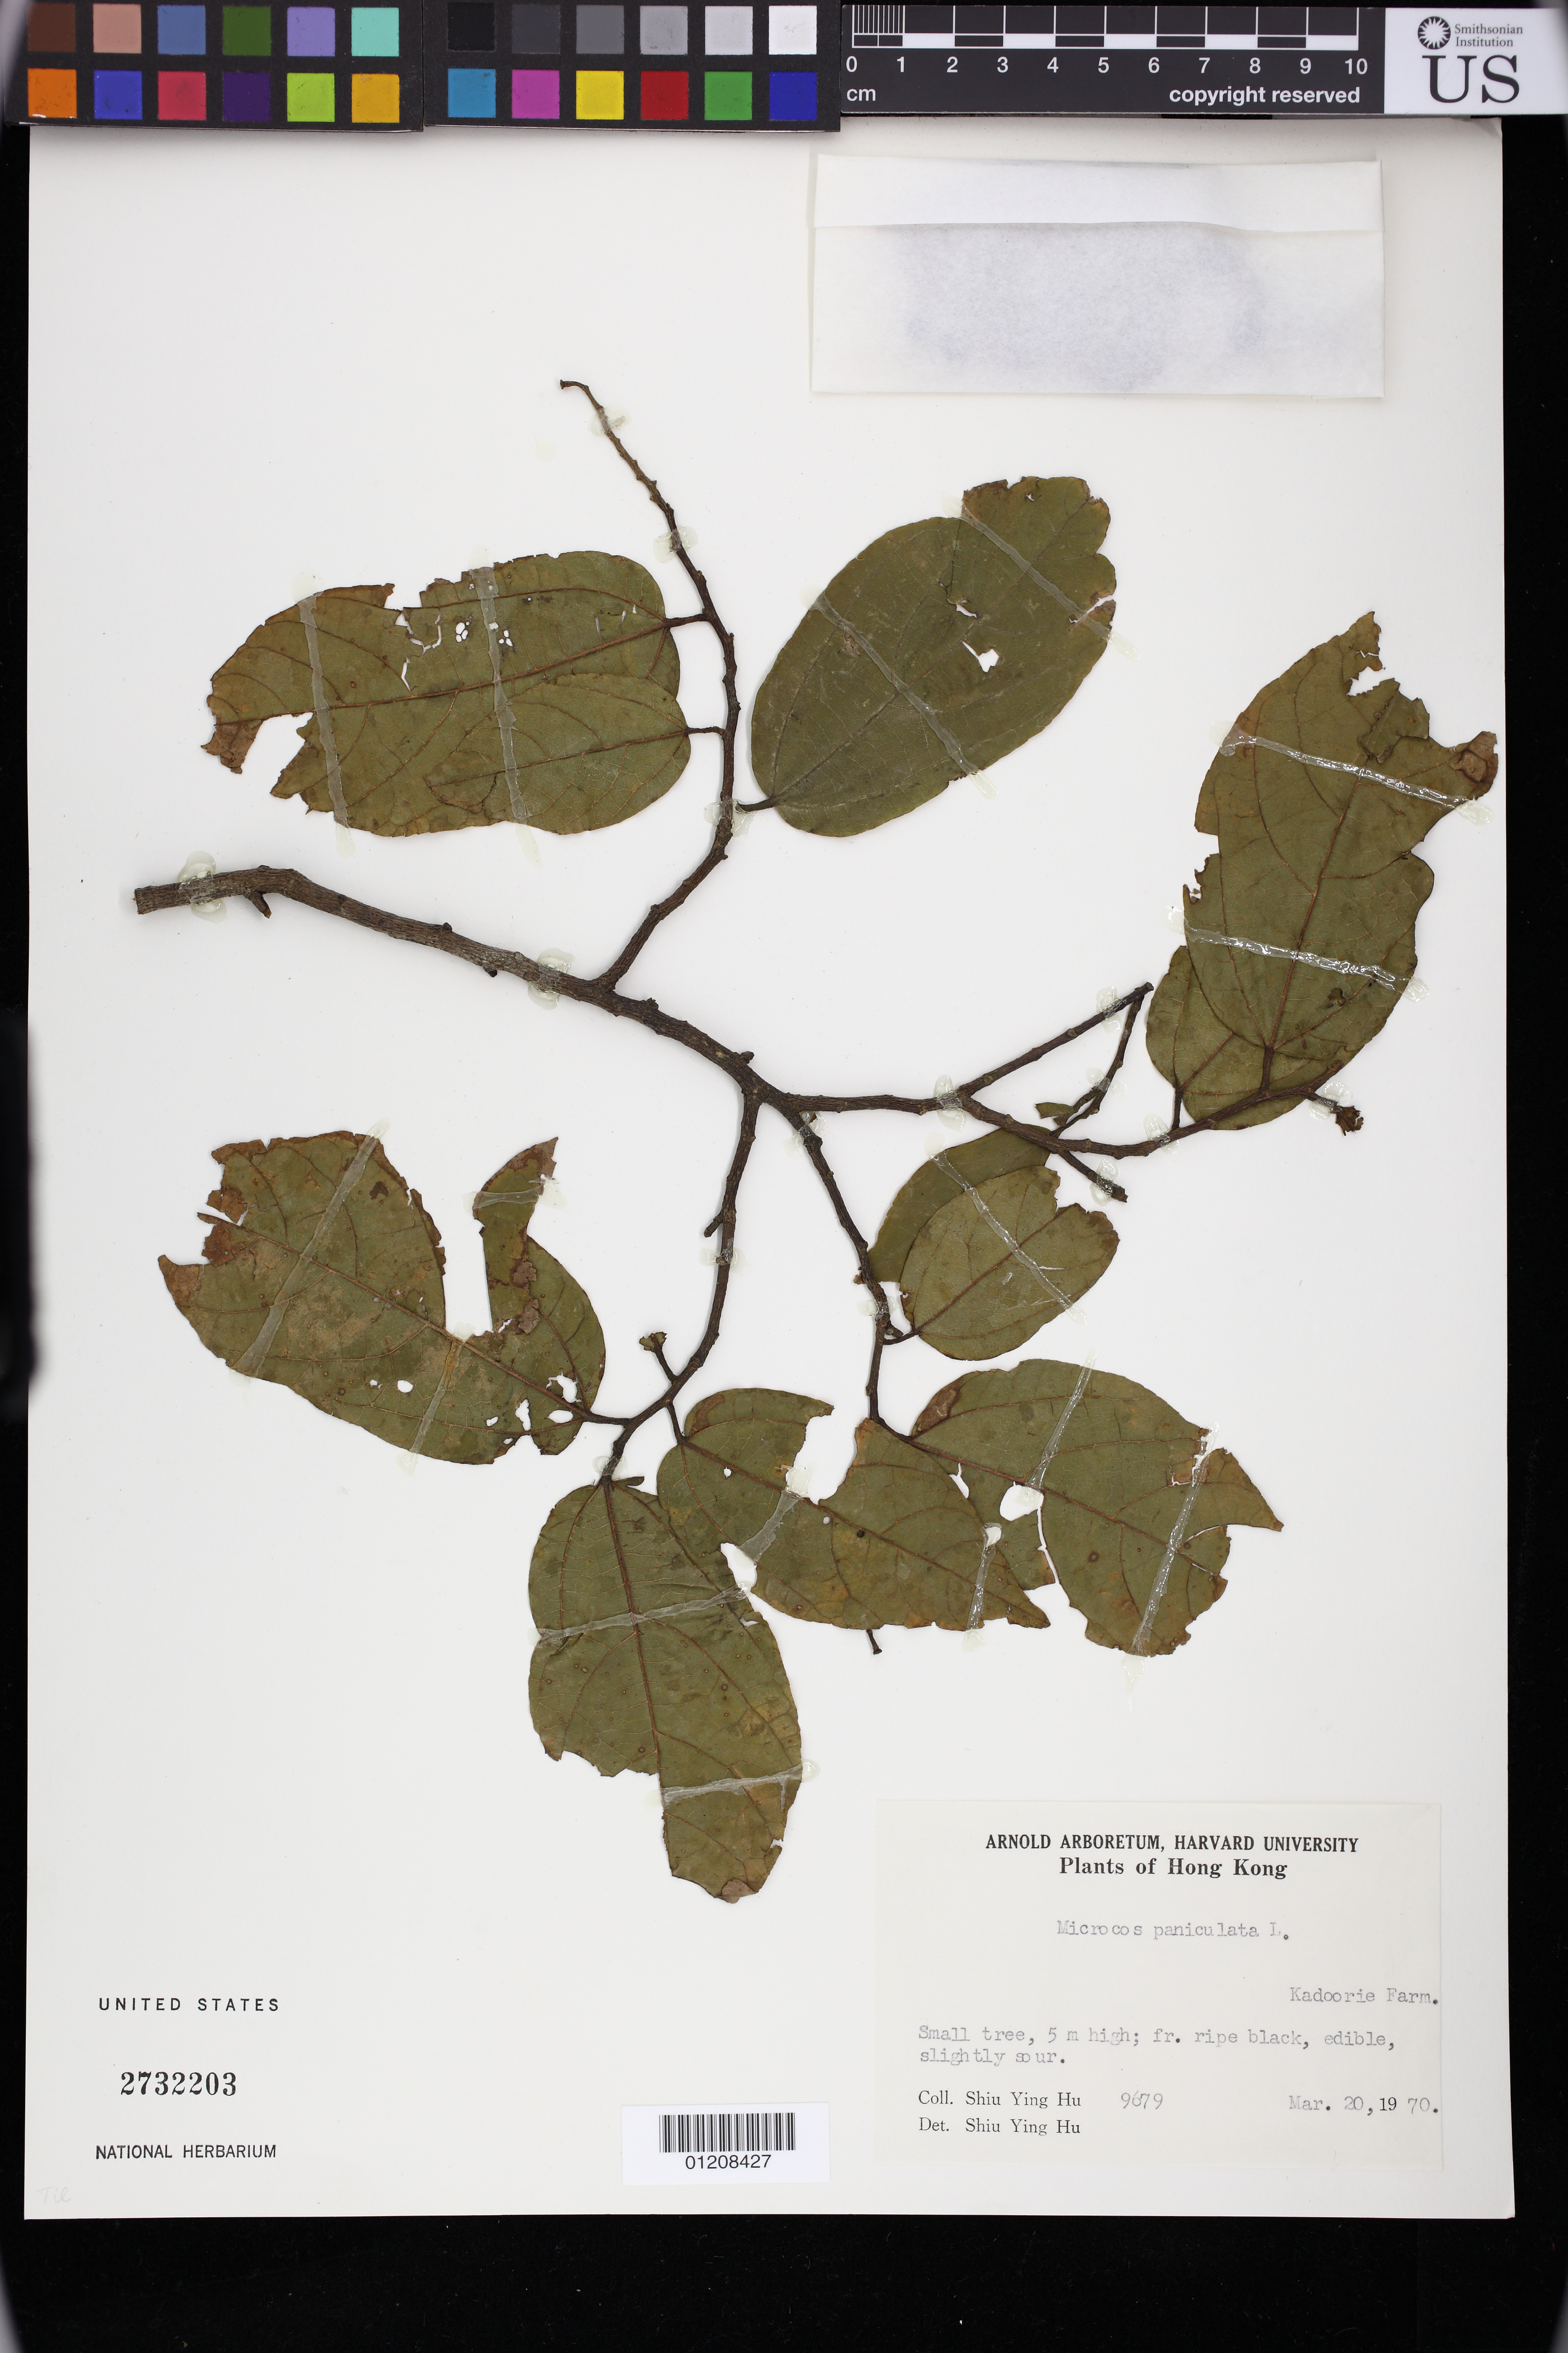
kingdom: Plantae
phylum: Tracheophyta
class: Magnoliopsida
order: Malvales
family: Malvaceae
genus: Microcos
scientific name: Microcos paniculata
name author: L.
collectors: S. Y. Hu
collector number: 9679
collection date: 1970-03-20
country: China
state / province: Hong Kong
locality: The New Territories, Kadoorie Farm and Botanical Garden, near Pak Ngau Shek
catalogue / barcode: US 2732203